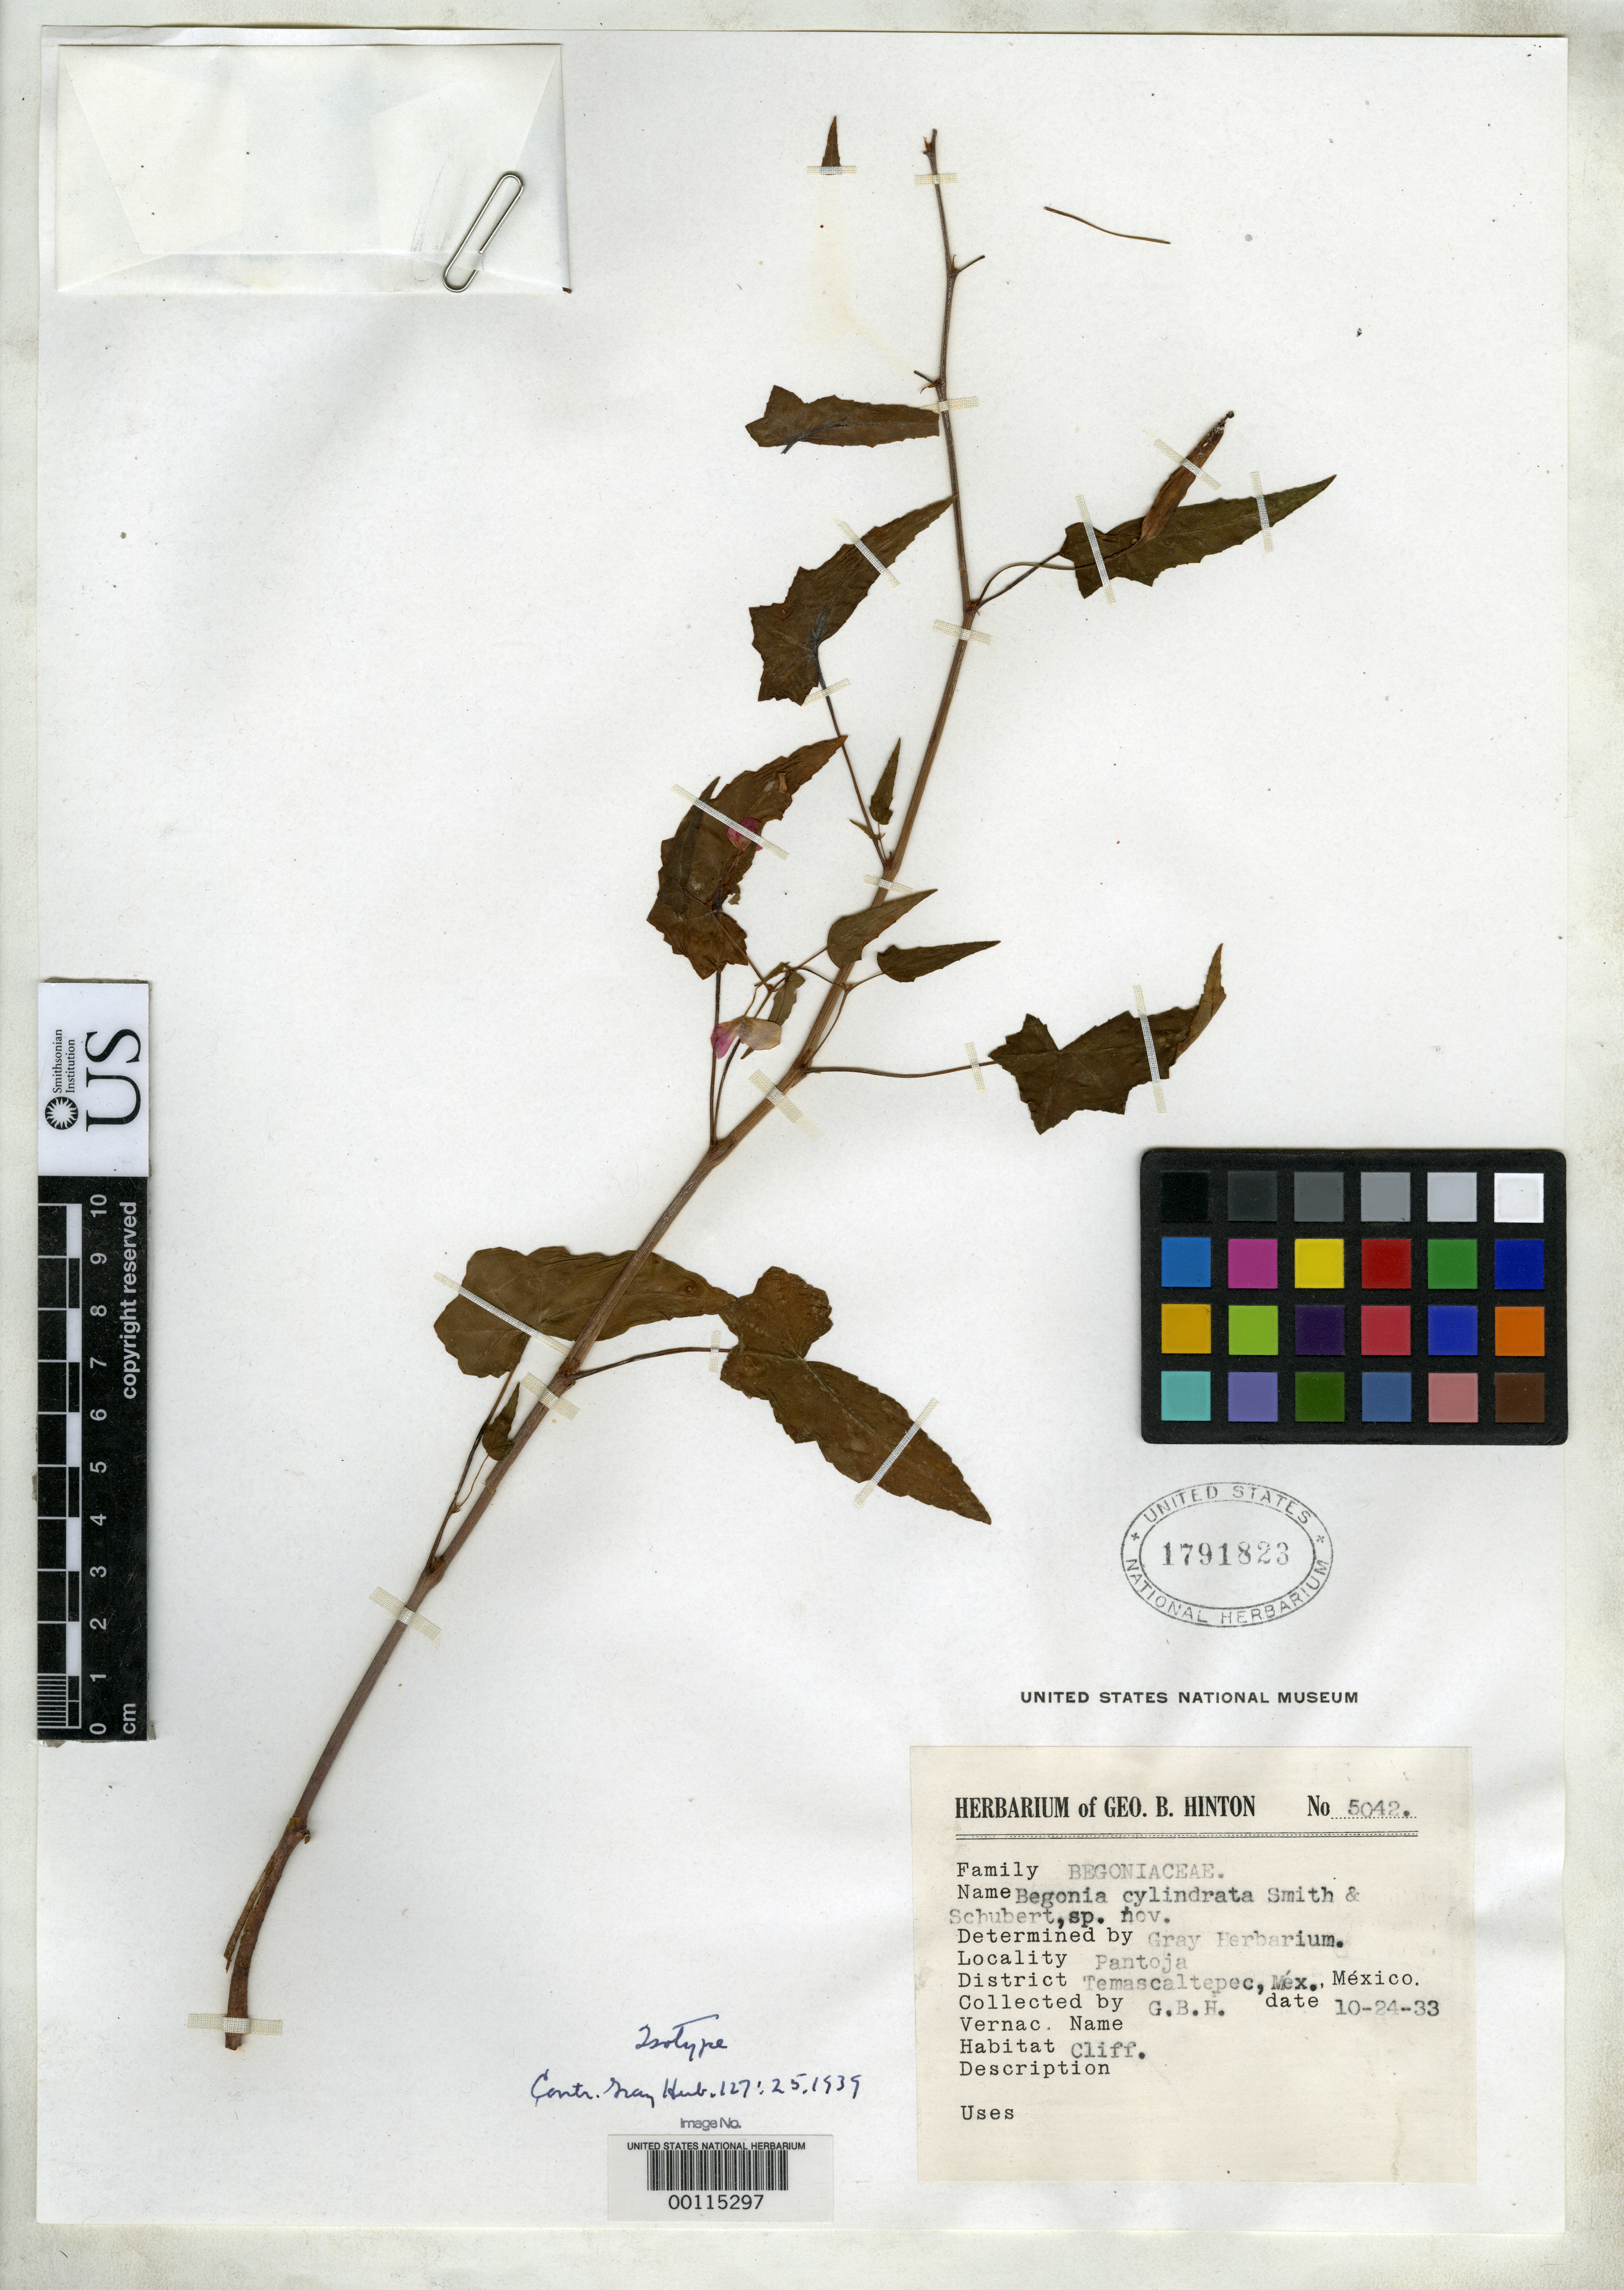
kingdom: Plantae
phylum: Tracheophyta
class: Magnoliopsida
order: Cucurbitales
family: Begoniaceae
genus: Begonia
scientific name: Begonia cylindrata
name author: L.B. Sm. & B.G. Schub.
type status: Isotype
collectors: G. B. Hinton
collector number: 5042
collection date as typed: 24 Oct 1933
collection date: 1933-10-24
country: Mexico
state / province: México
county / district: Temascaltepec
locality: Pantoja.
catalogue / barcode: US 1791823